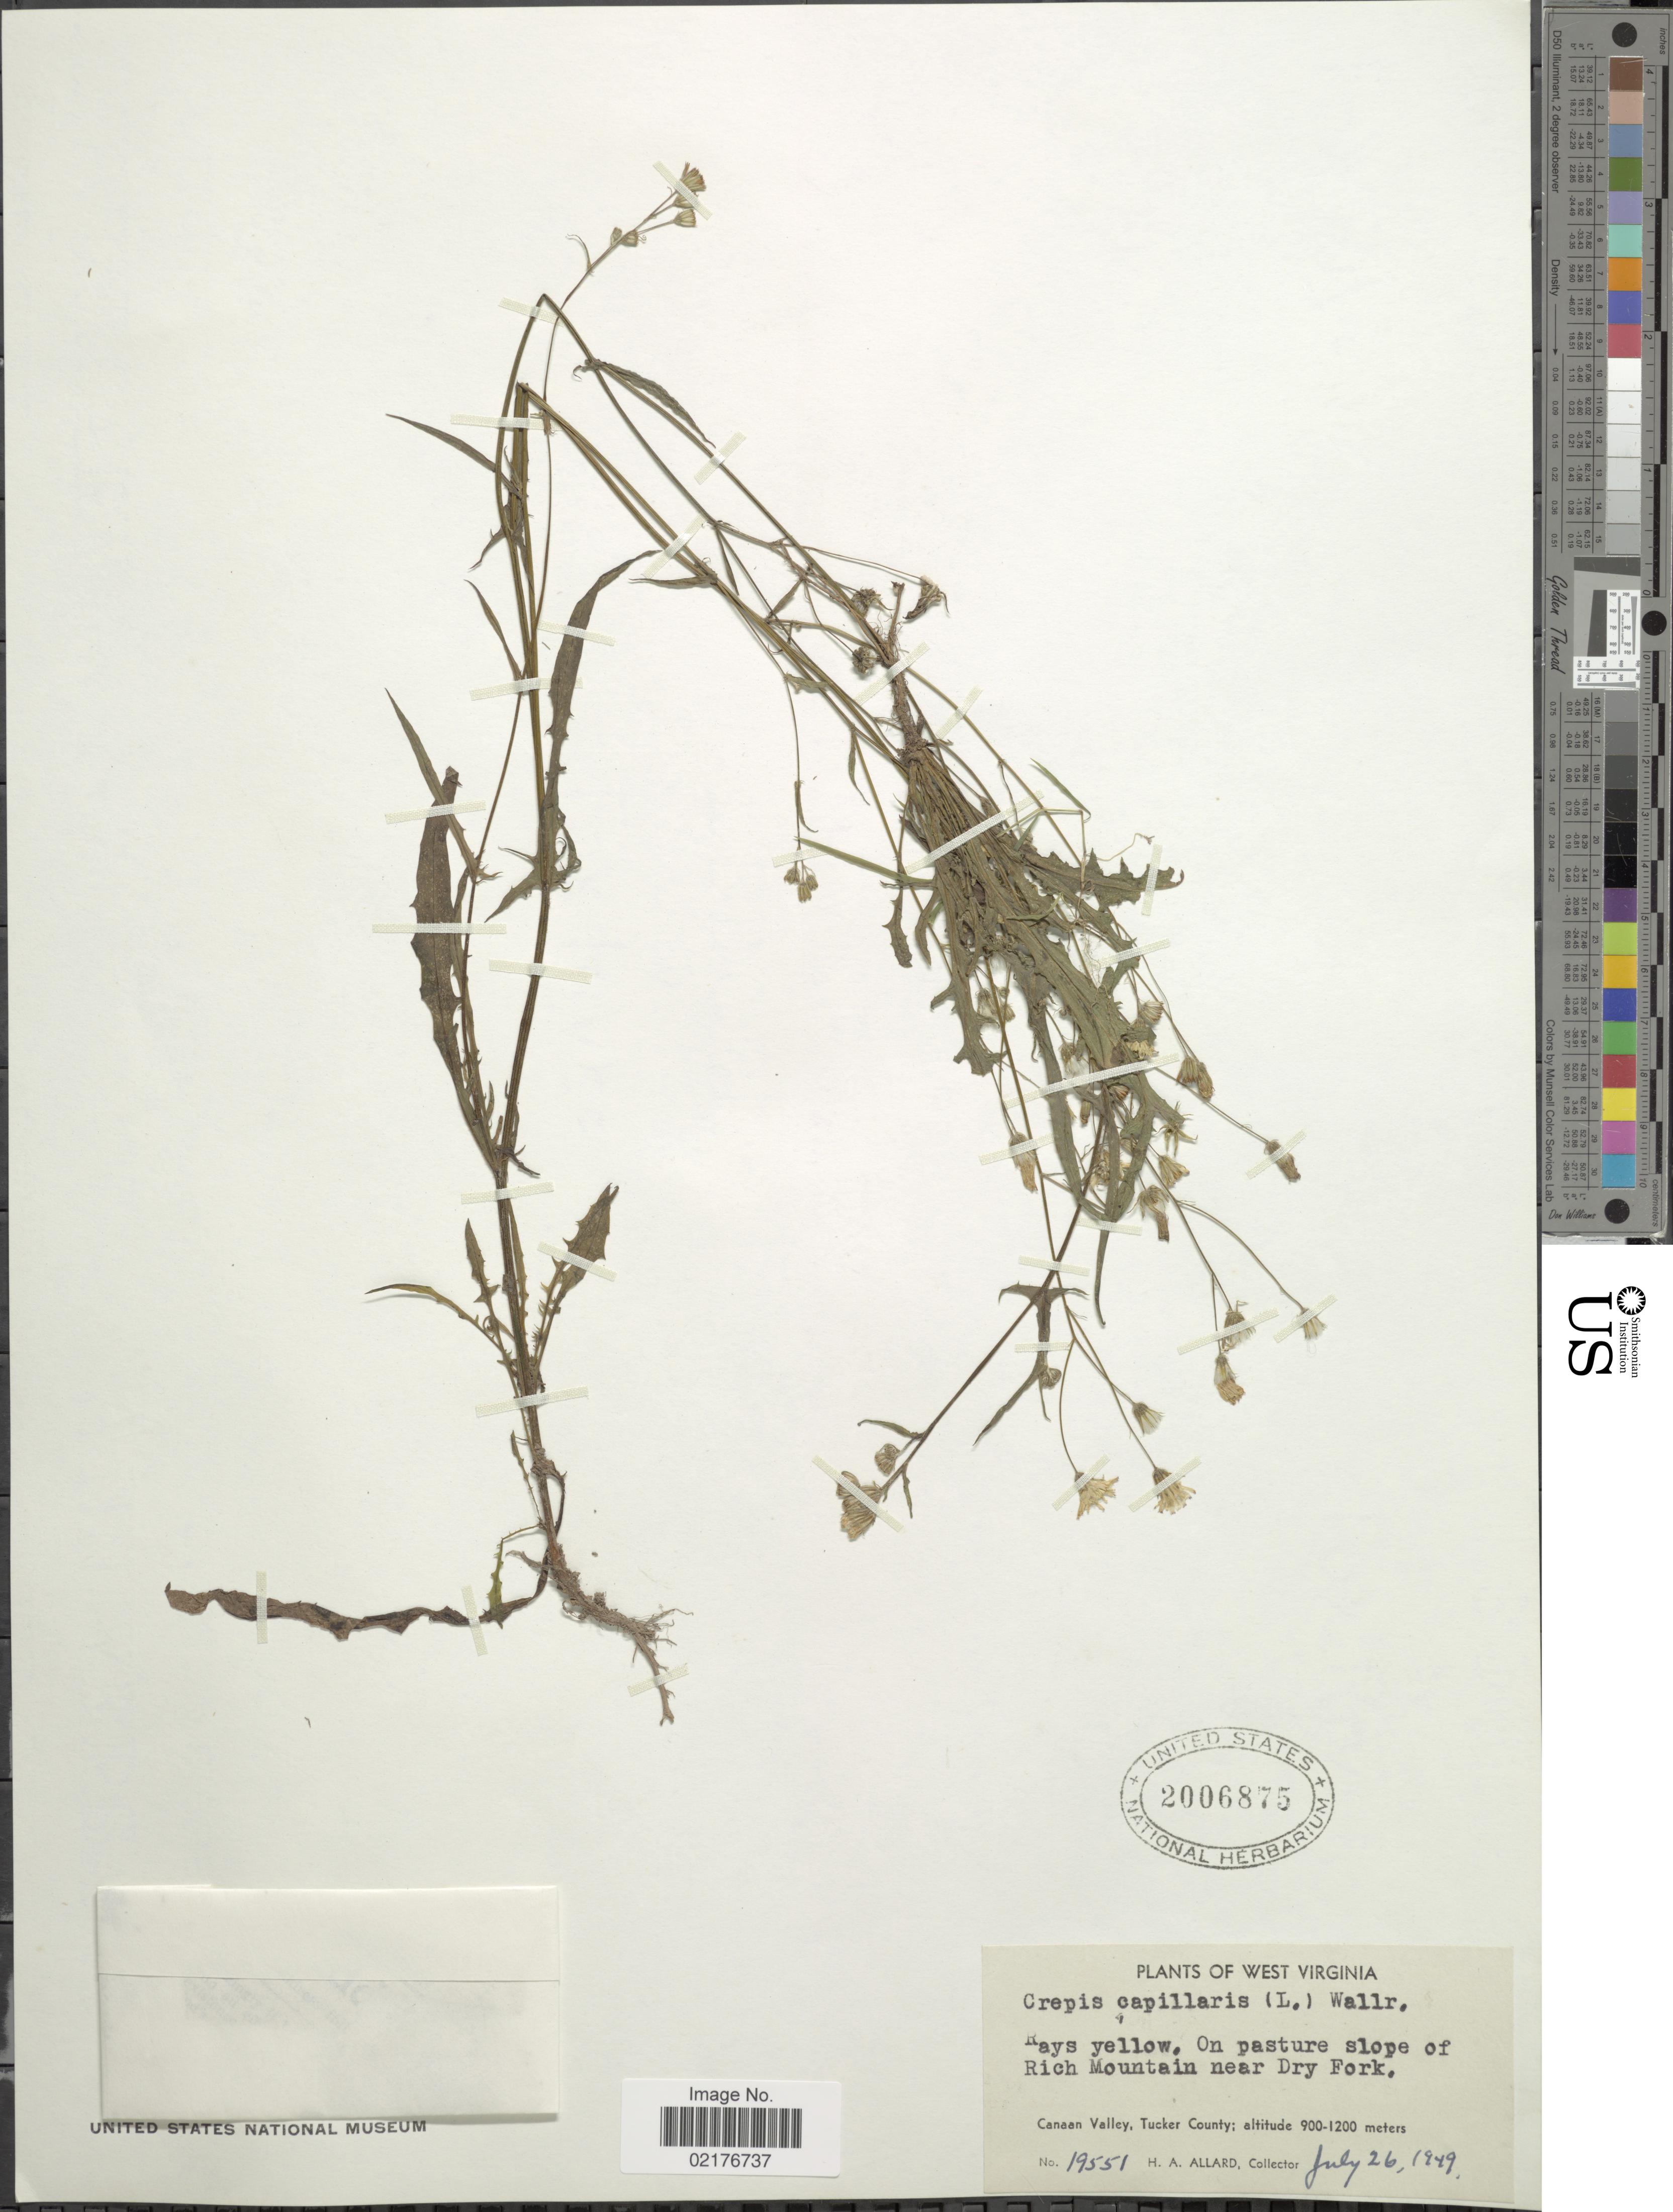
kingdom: Plantae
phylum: Tracheophyta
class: Magnoliopsida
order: Asterales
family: Asteraceae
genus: Crepis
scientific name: Crepis capillaris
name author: (L.) Wallr.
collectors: H. A. Allard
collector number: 19551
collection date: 1949-07-26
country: United States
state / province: West Virginia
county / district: Tucker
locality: On pasture slope of Rich Mountain near Dry Fork, Canaan Valley, Tucker County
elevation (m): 900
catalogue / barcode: US 2006875